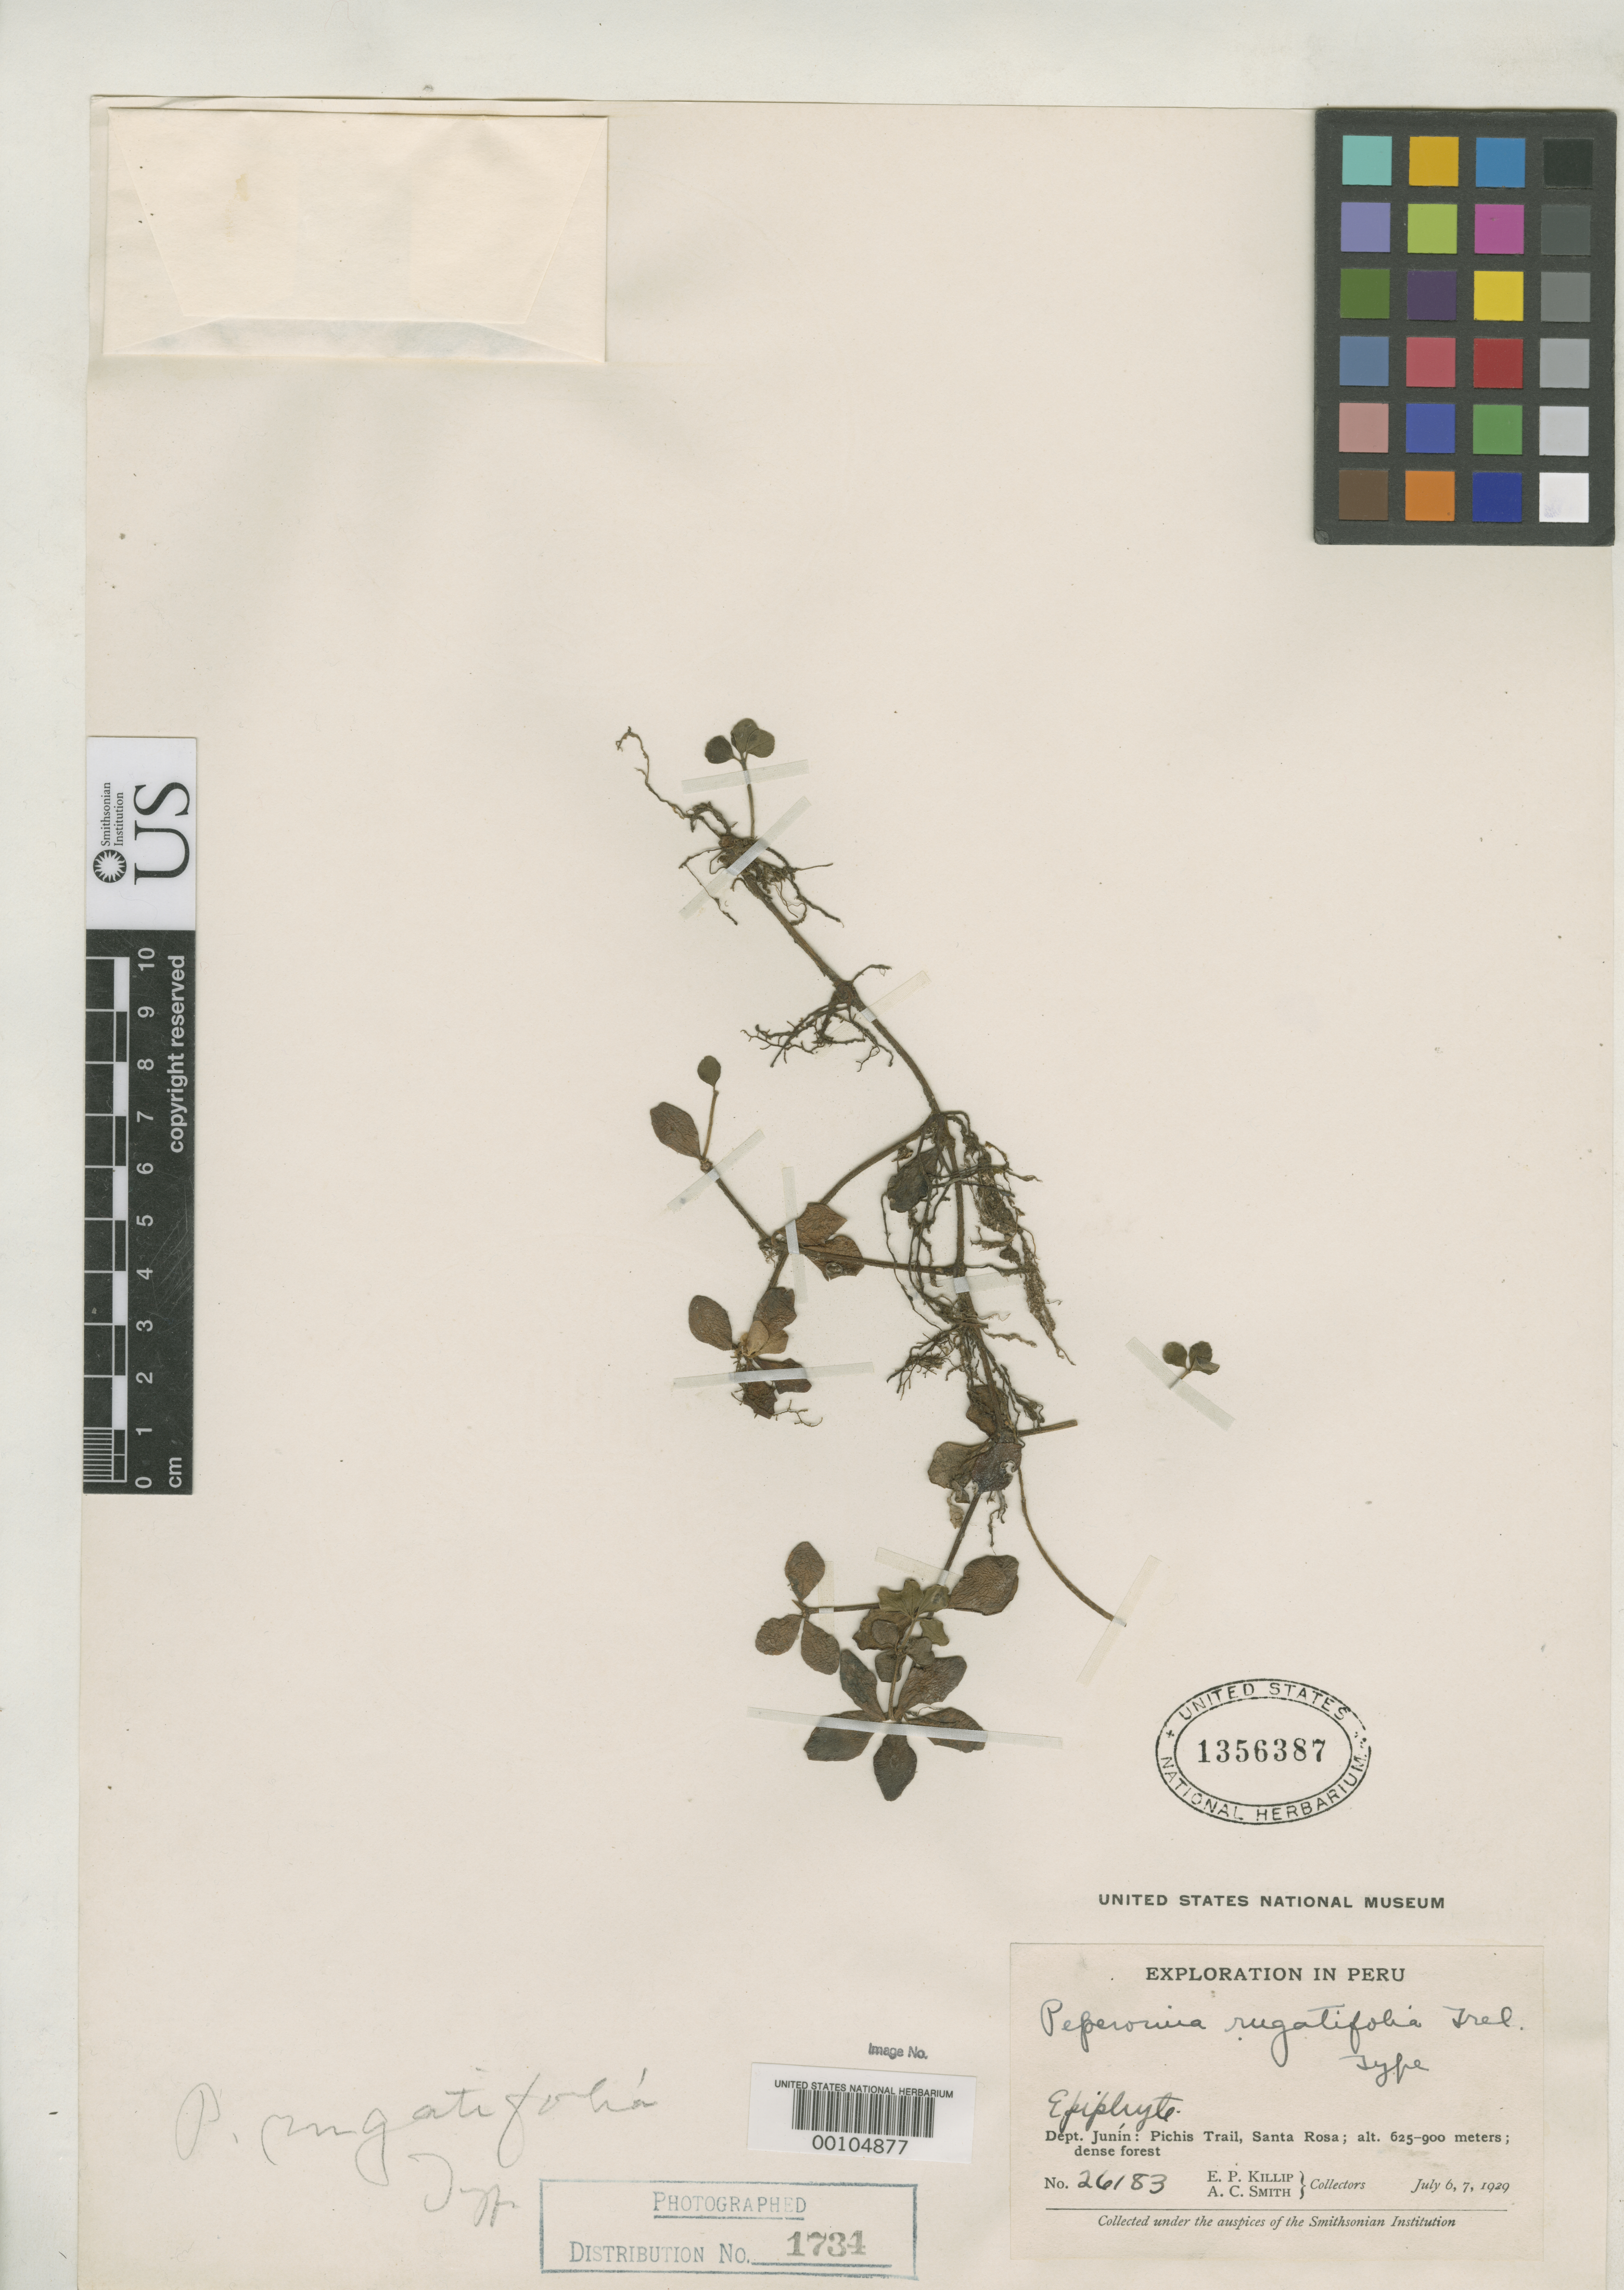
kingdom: Plantae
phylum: Tracheophyta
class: Magnoliopsida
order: Piperales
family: Piperaceae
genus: Peperomia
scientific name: Peperomia rugatifolia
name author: Trel. in J.F. Macbr.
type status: Holotype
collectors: E. P. Killip & A. C. Smith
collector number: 26183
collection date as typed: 06 Jul 1929 to 07 Jul 1929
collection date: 1929-07-06/1929-07-07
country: Peru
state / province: Junín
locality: Pichis Trail, Santa Rosa.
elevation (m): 625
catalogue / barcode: US 1356387